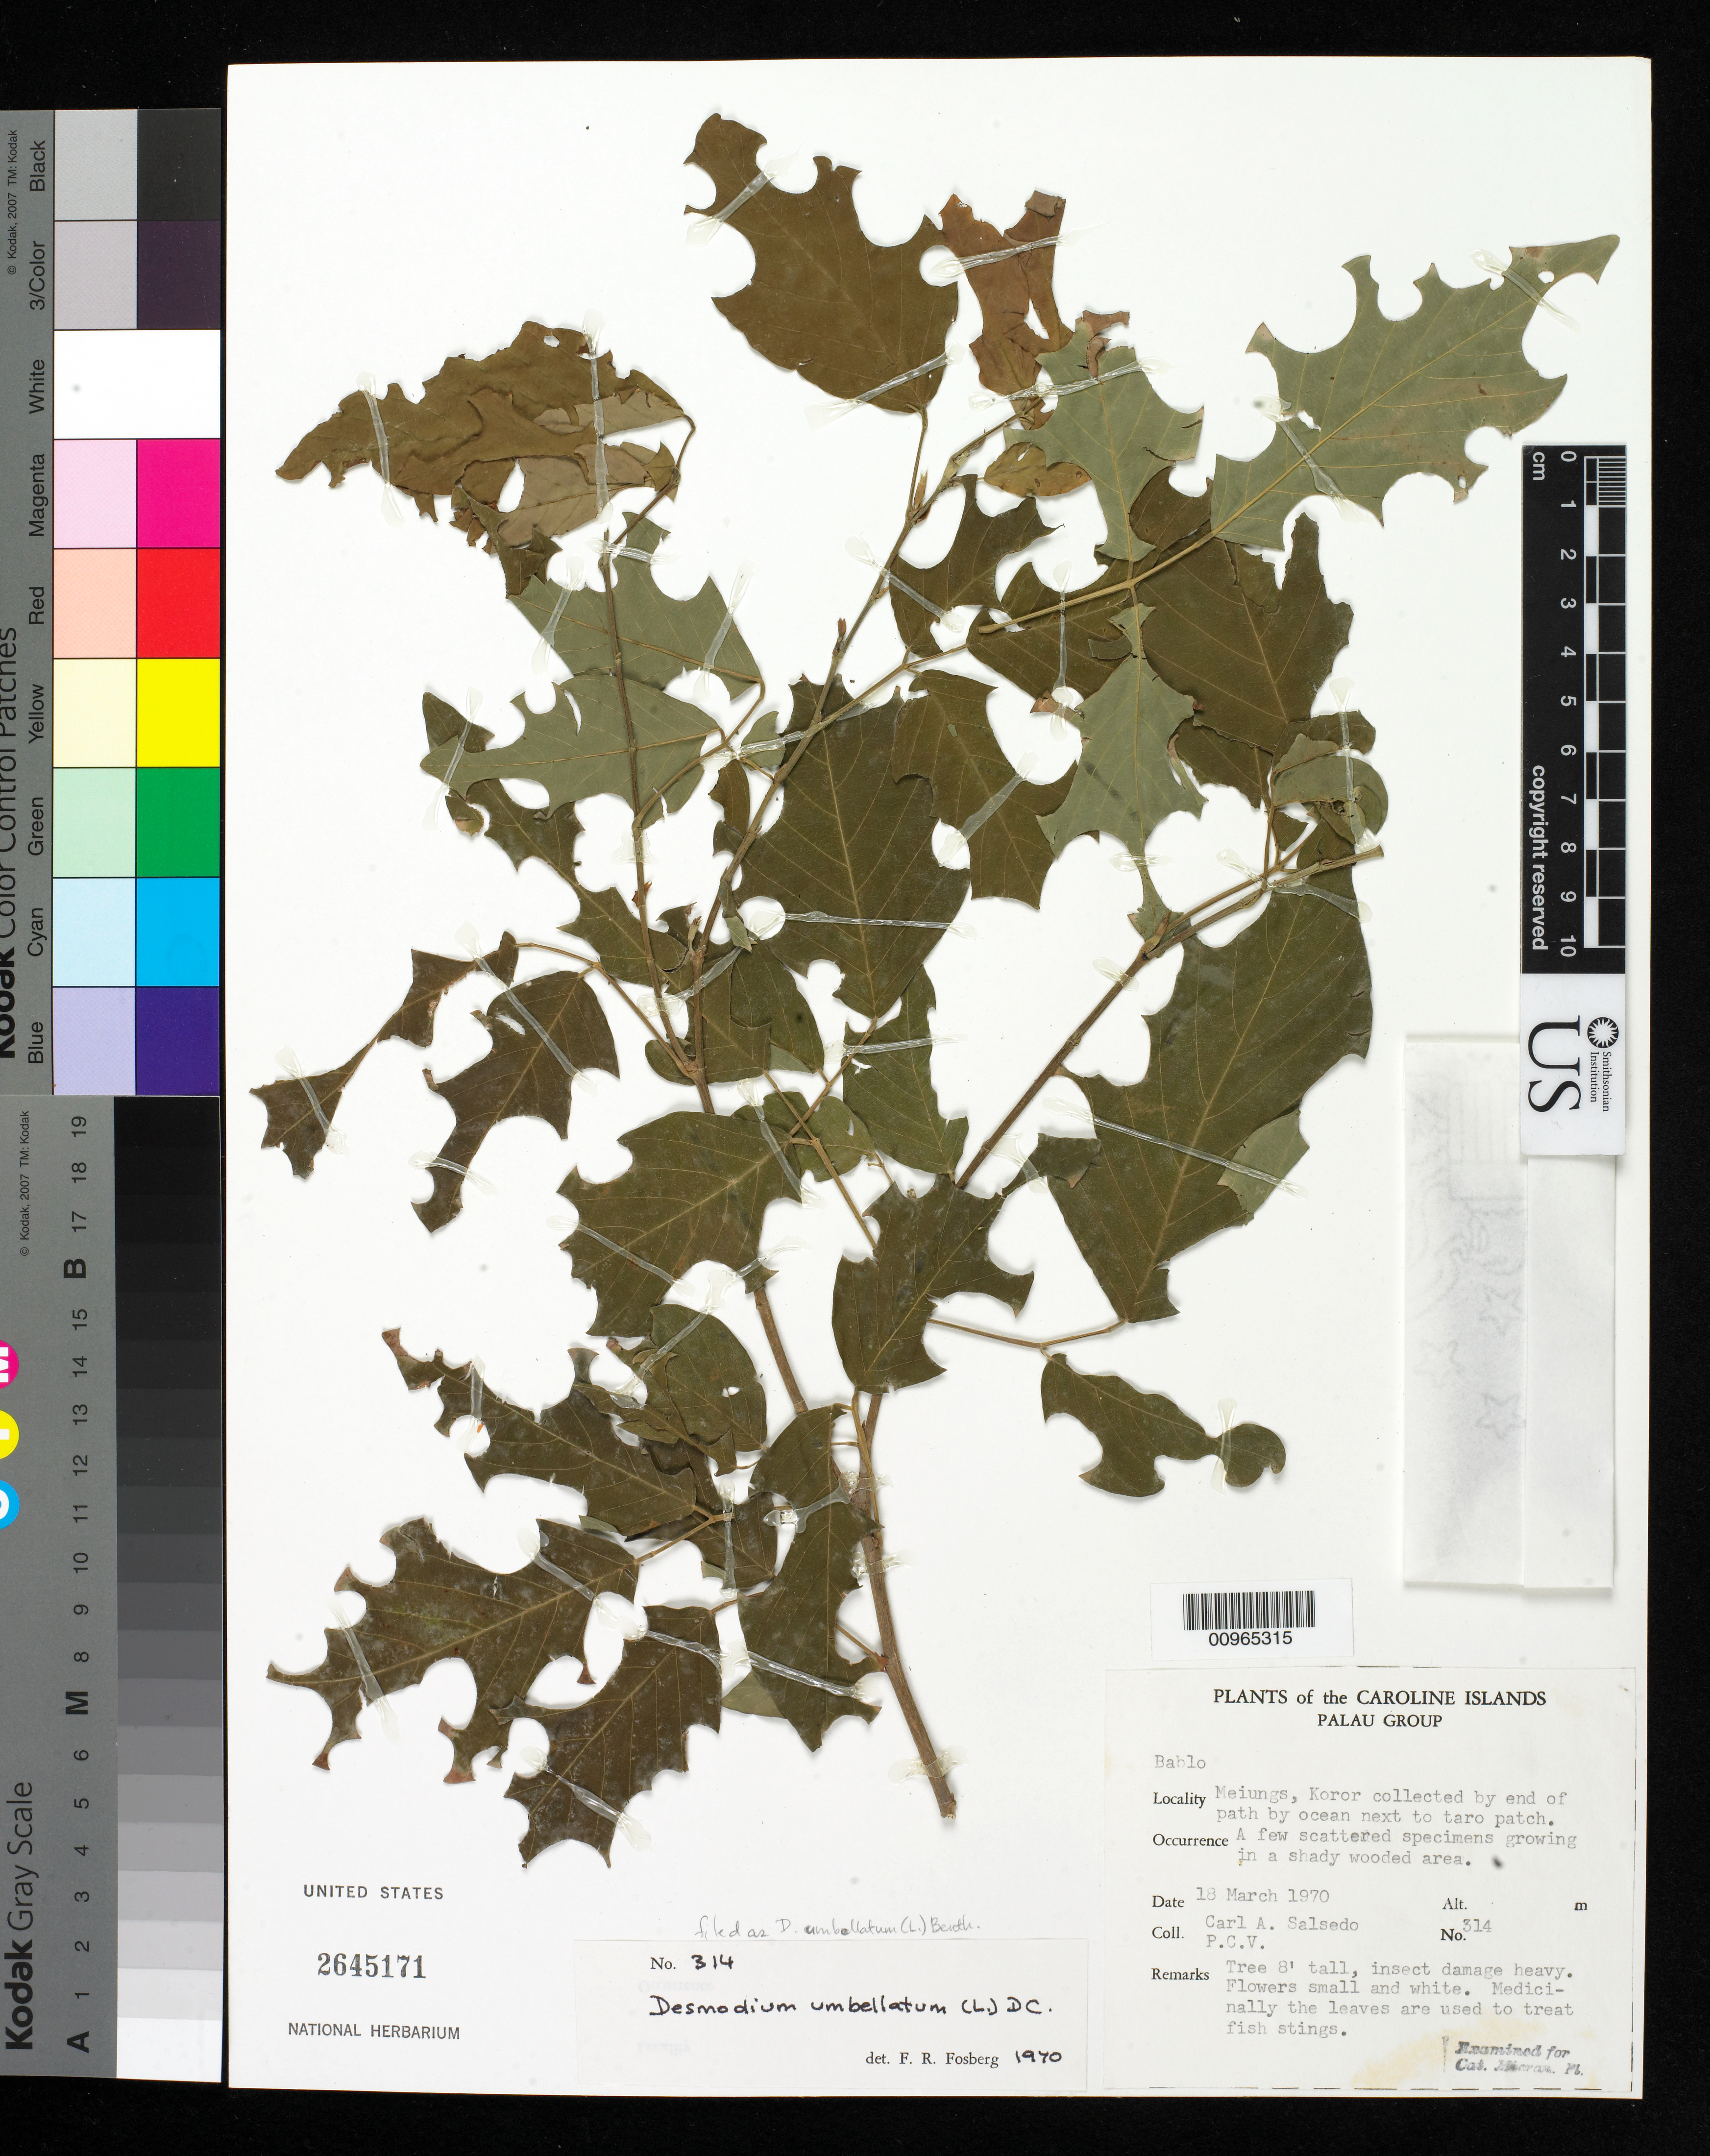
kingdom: Plantae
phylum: Tracheophyta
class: Magnoliopsida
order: Fabales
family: Fabaceae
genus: Dendrolobium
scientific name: Dendrolobium umbellatum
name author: (L.) Benth.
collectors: C.A. Salsedo & P.C.V.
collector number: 314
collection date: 1970-03-18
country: Palau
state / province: Koror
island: Oreor (Koror)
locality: Meungs, Koror, Bablo (?)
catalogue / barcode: US 2645171